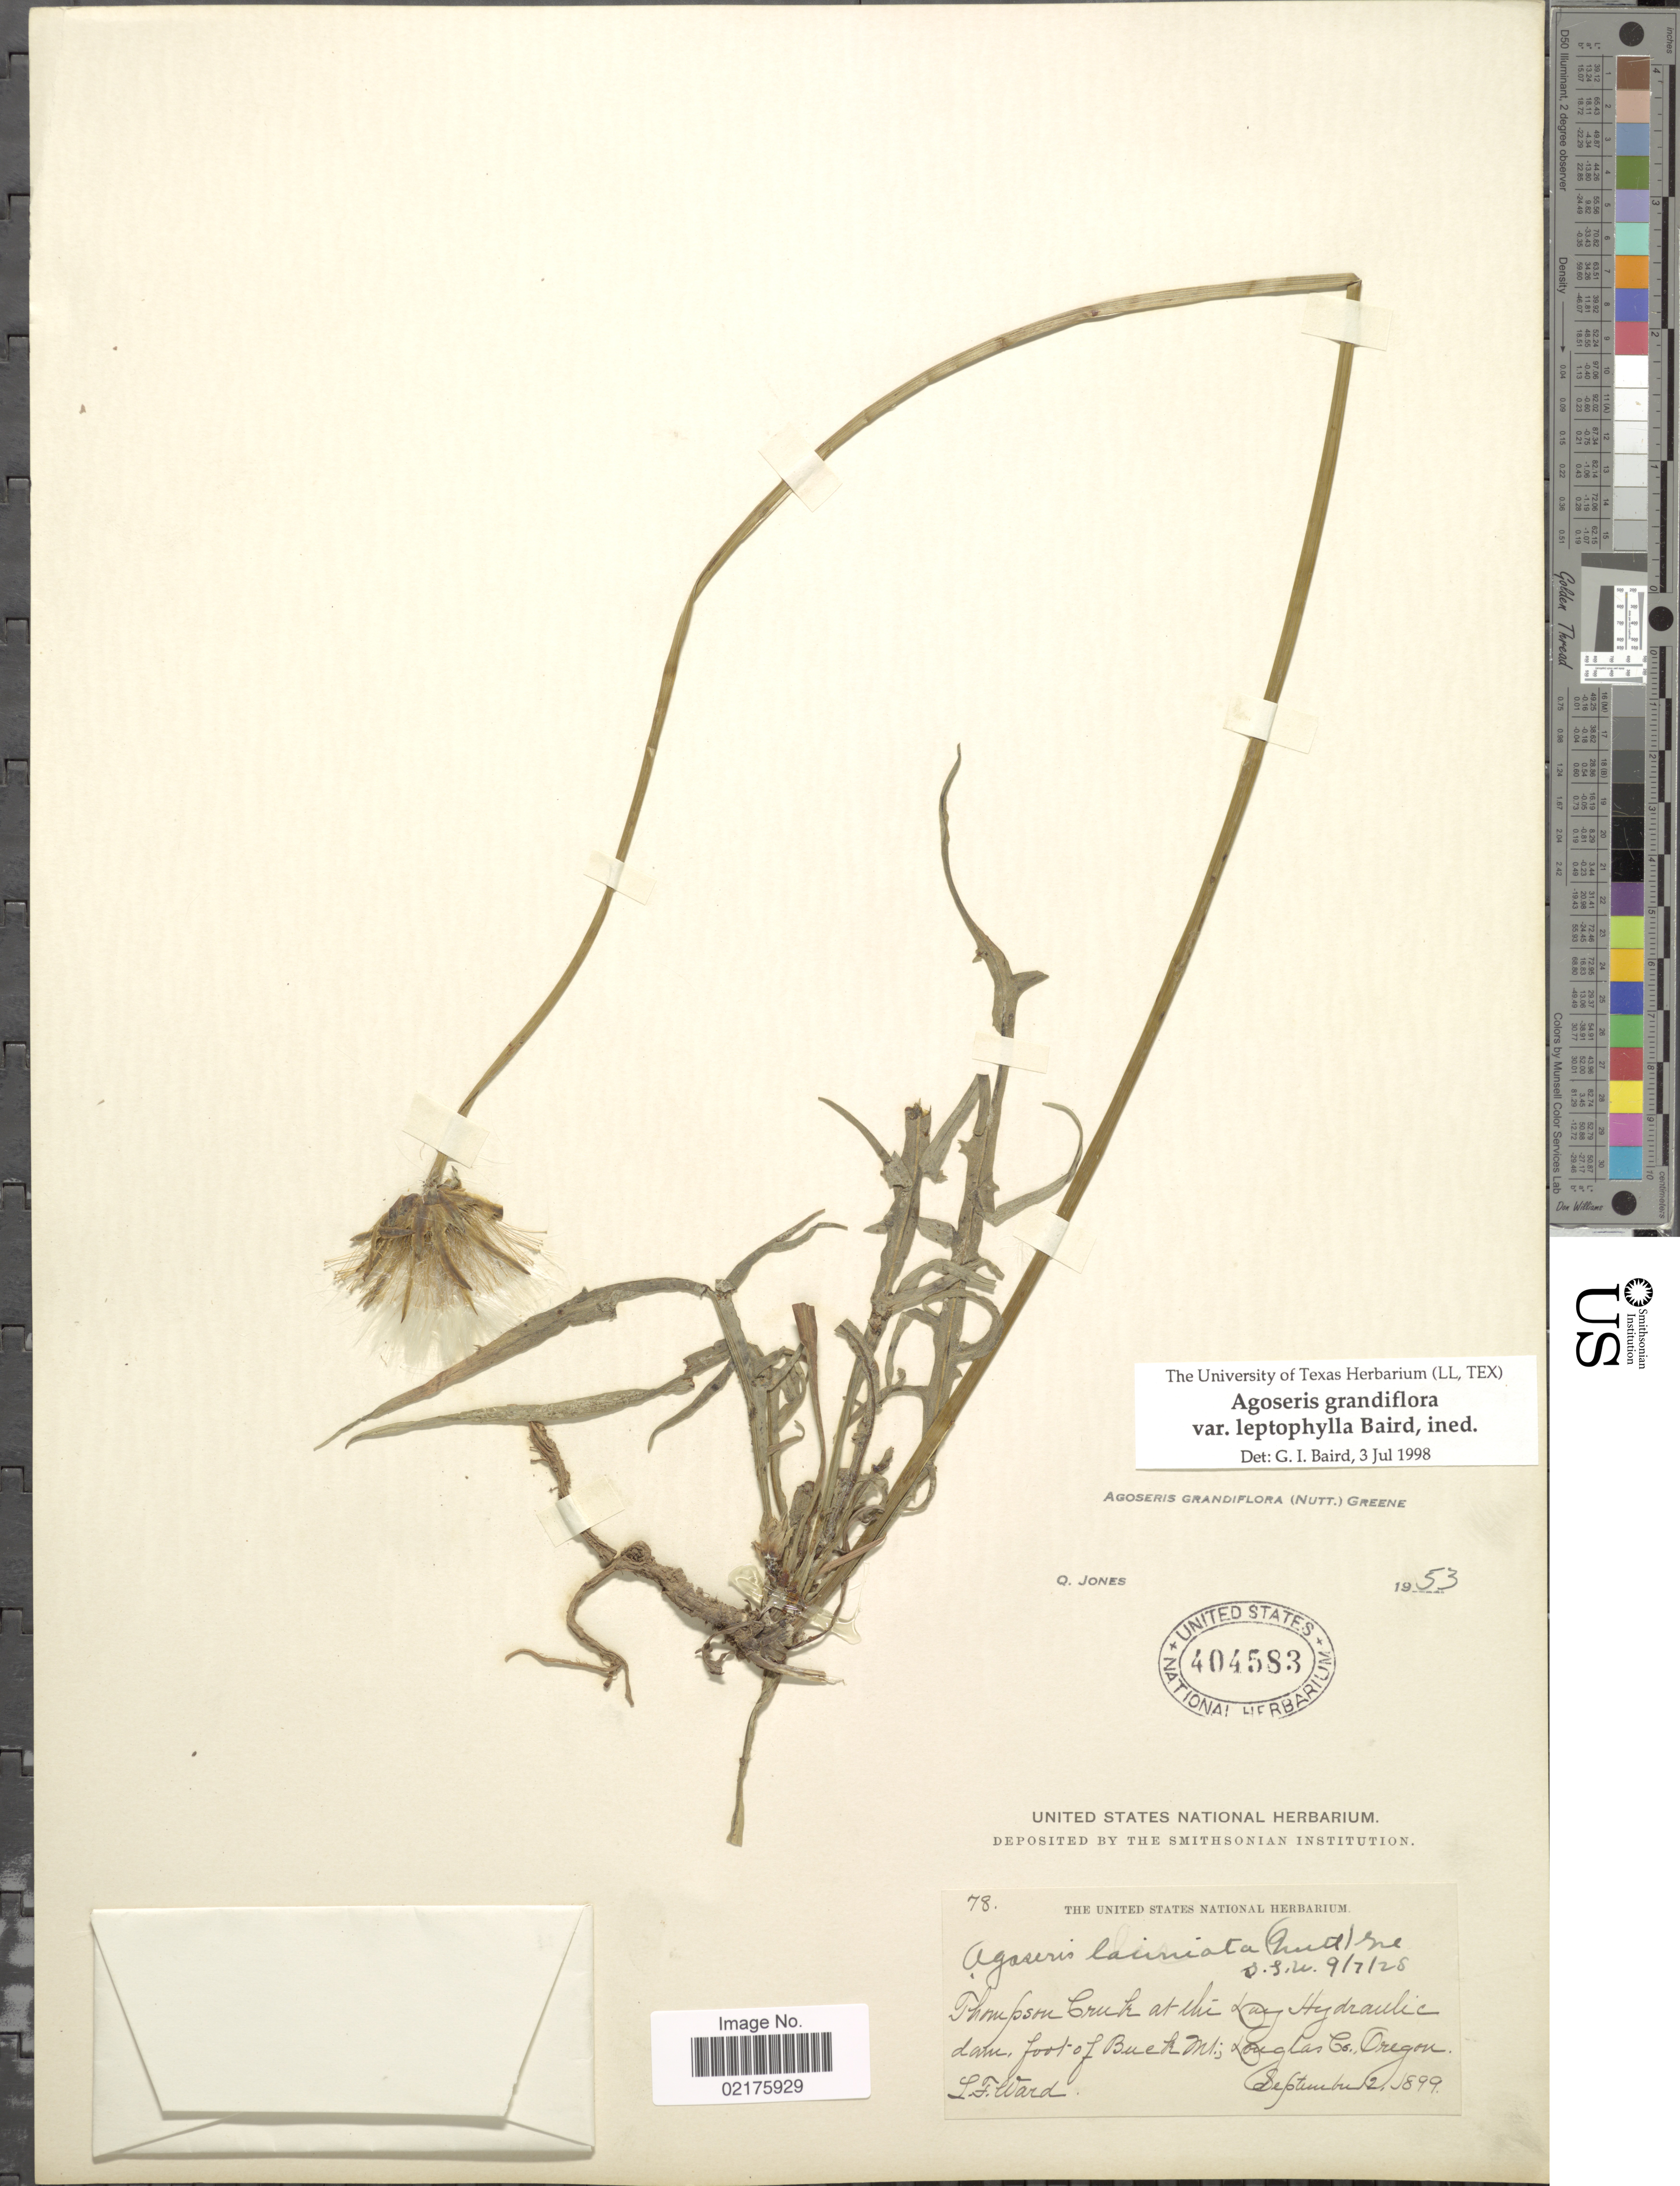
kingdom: Plantae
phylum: Tracheophyta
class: Magnoliopsida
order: Asterales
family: Asteraceae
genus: Agoseris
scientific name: Agoseris grandiflora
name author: (Nutt.) Greene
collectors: L. Ward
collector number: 78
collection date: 1899-09-02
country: United States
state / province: Oregon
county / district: Douglas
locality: Thompson Creek at the Day Hydraulic dam, foot of Buck Mt., Douglas Co.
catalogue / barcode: US 404583